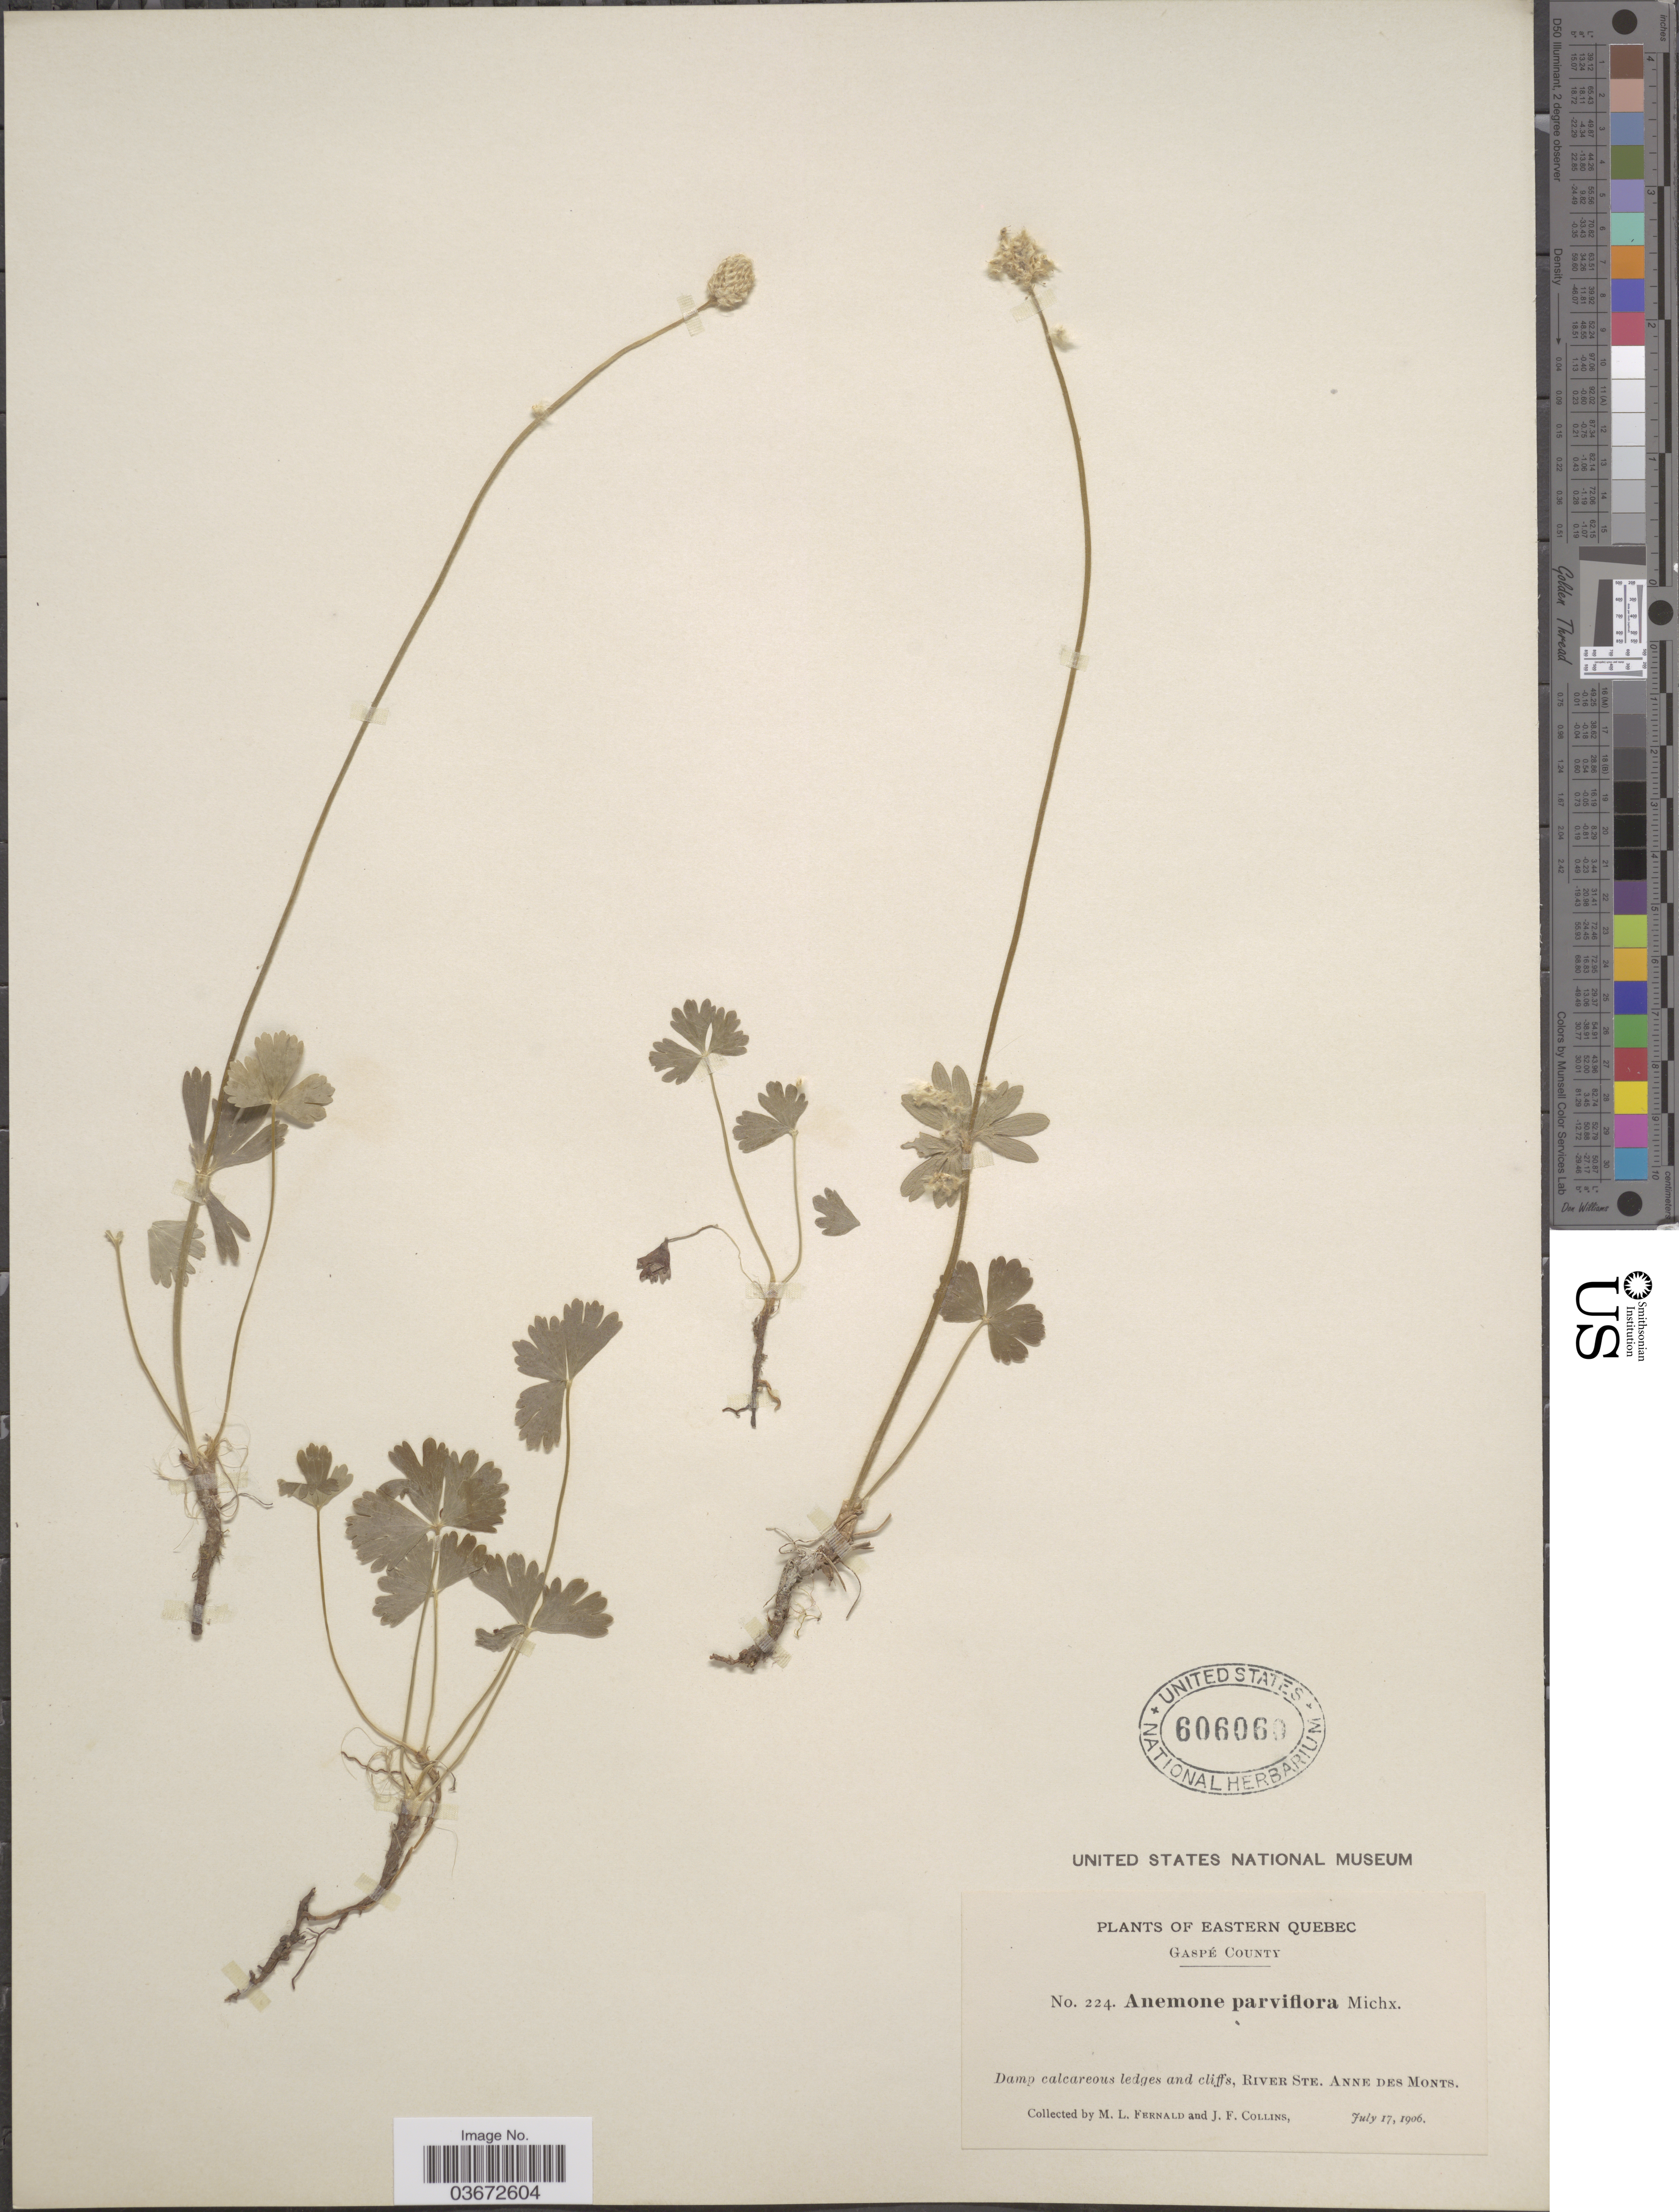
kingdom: Plantae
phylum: Tracheophyta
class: Magnoliopsida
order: Ranunculales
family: Ranunculaceae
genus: Anemone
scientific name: Anemone parviflora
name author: Michx.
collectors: M. L. Fernald & J. Collins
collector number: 224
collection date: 1906-07-17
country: Canada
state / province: Quebec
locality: Eastern Quebec. Gaspé County. River Ste. Anne des Monts.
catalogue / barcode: US 606060